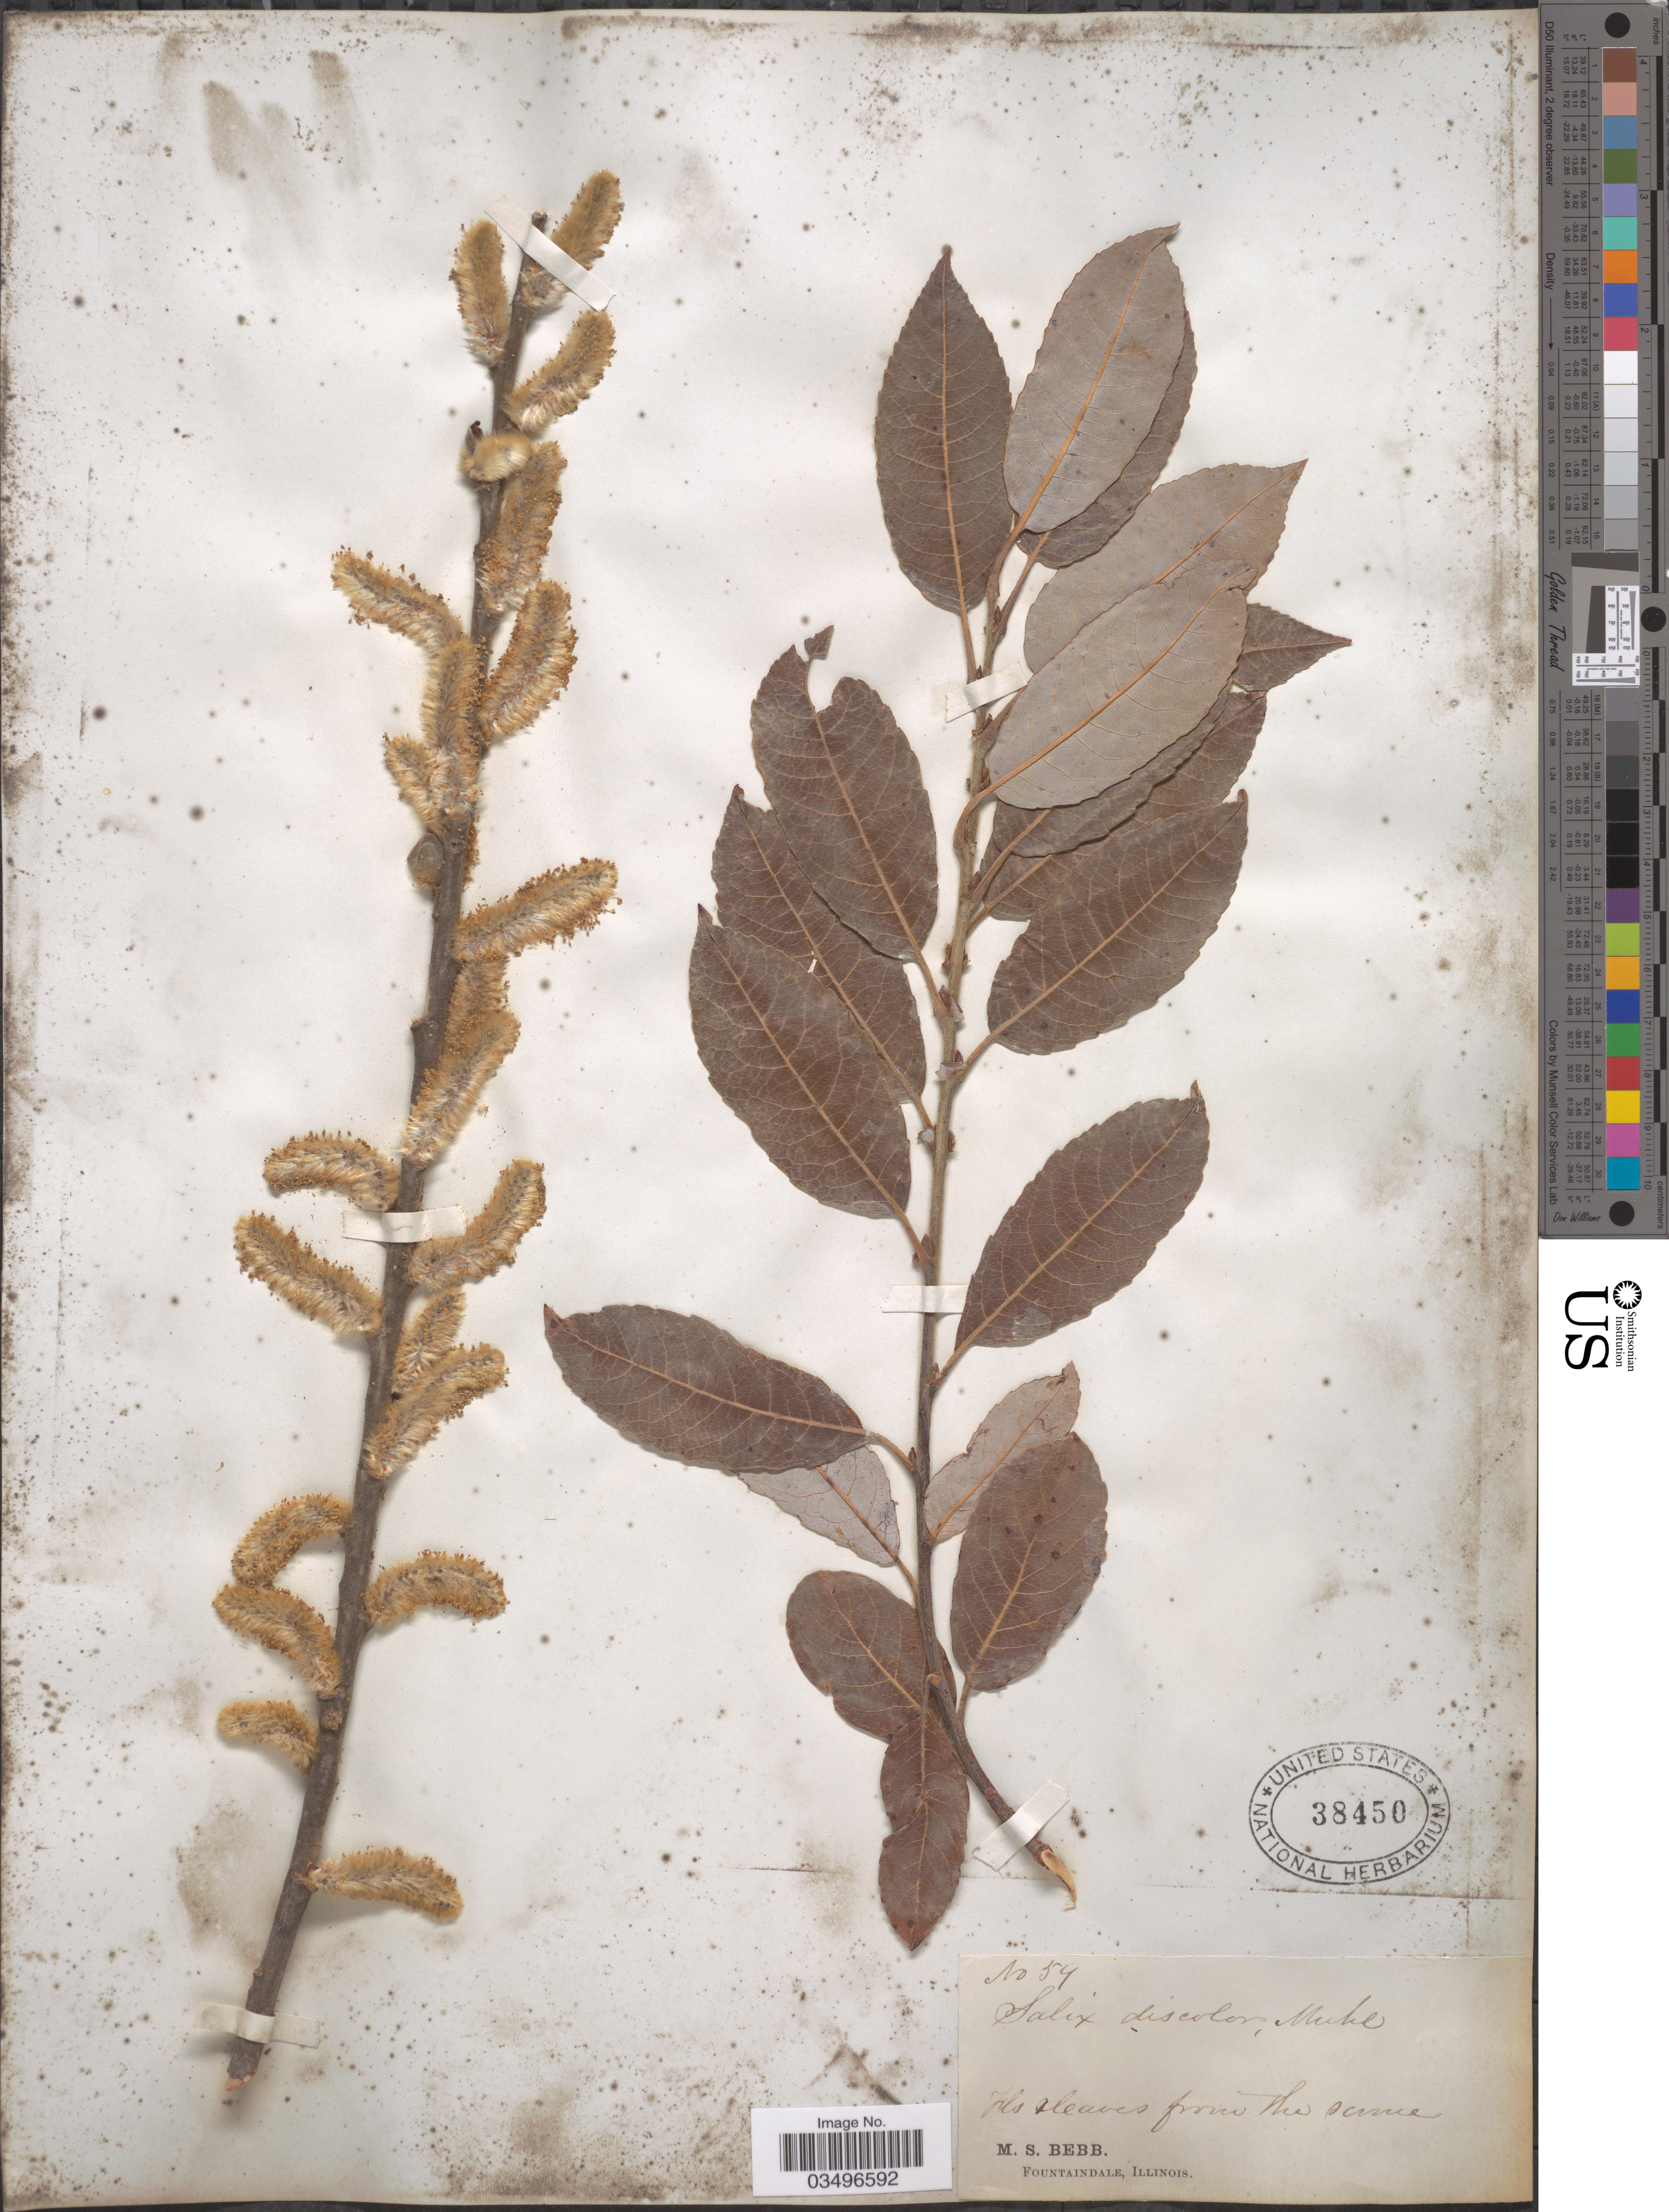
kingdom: Plantae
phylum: Tracheophyta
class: Magnoliopsida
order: Malpighiales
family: Salicaceae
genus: Salix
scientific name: Salix discolor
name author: Muhl.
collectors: M. Bebb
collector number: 54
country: United States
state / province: Illinois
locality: Fountaindale.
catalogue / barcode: US 38450